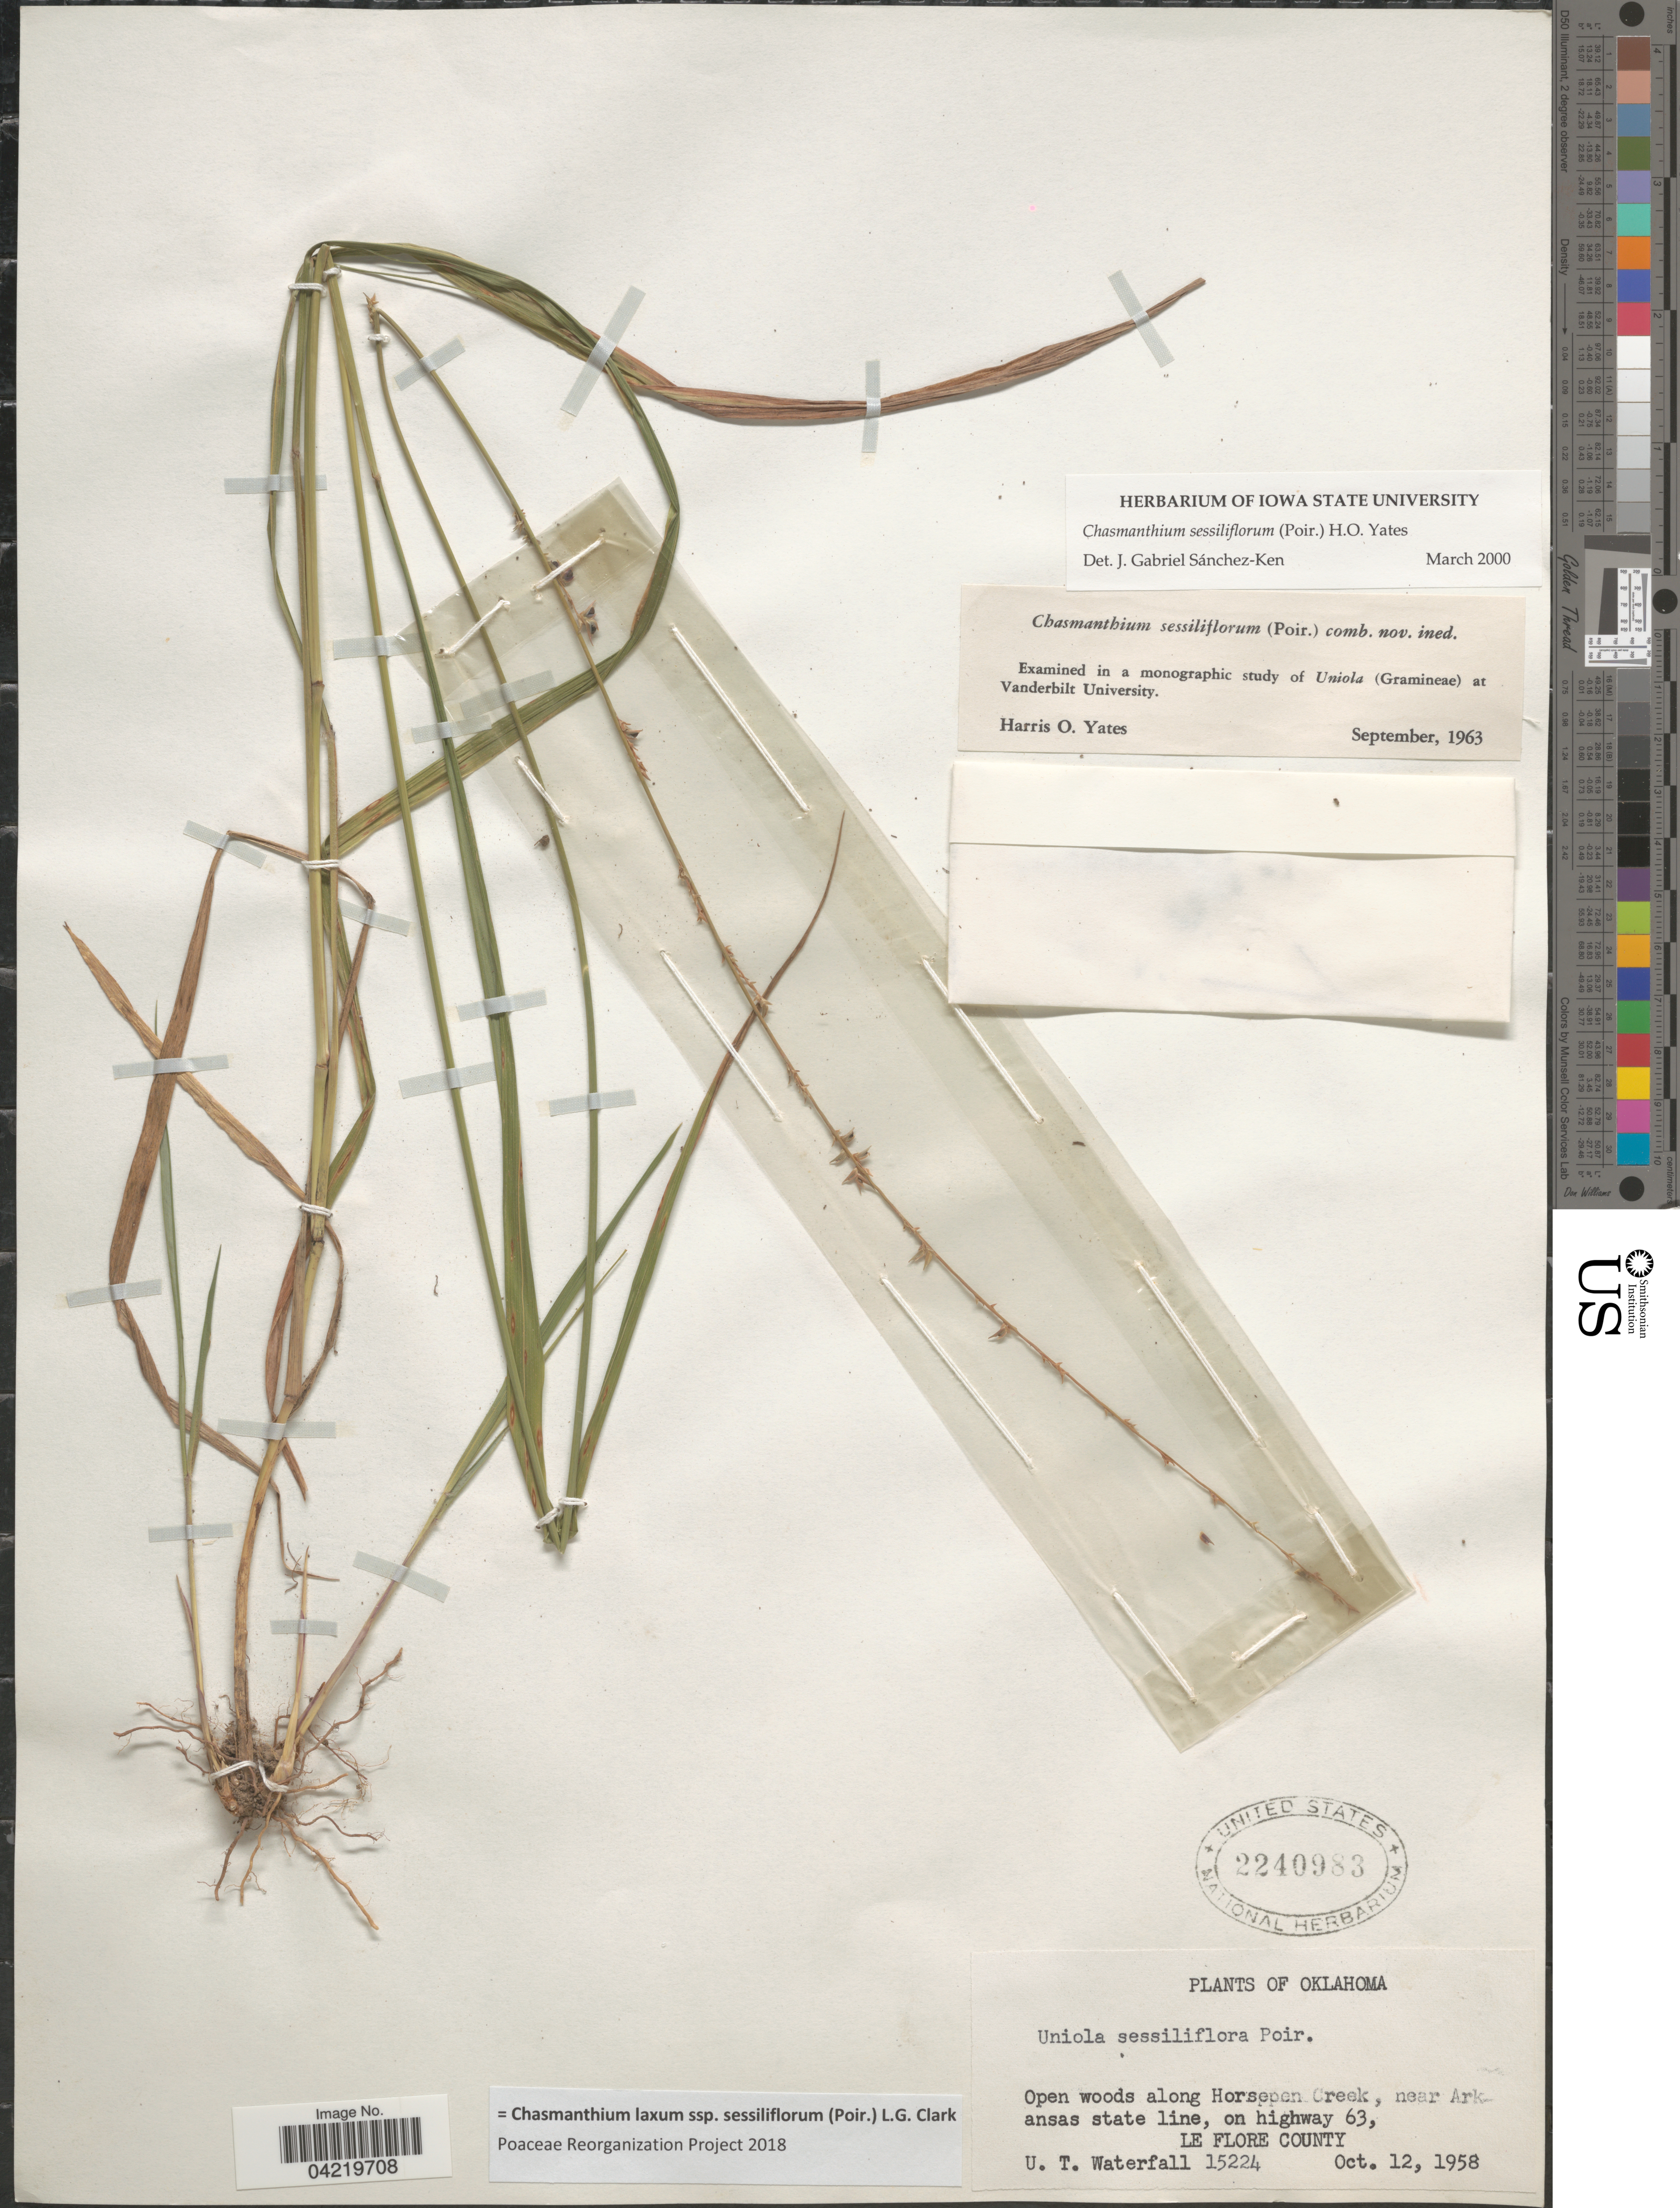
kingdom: Plantae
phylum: Tracheophyta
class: Liliopsida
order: Poales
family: Poaceae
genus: Chasmanthium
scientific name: Chasmanthium laxum subsp. sessiliflorum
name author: (L.) H.O. Yates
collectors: U. T. Waterfall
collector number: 15224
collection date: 1958-10-12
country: United States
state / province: Oklahoma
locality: Open woods along Horsepen Creek, near Arkansas state line, on highway 63, Le Flore County.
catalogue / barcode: US 2240983